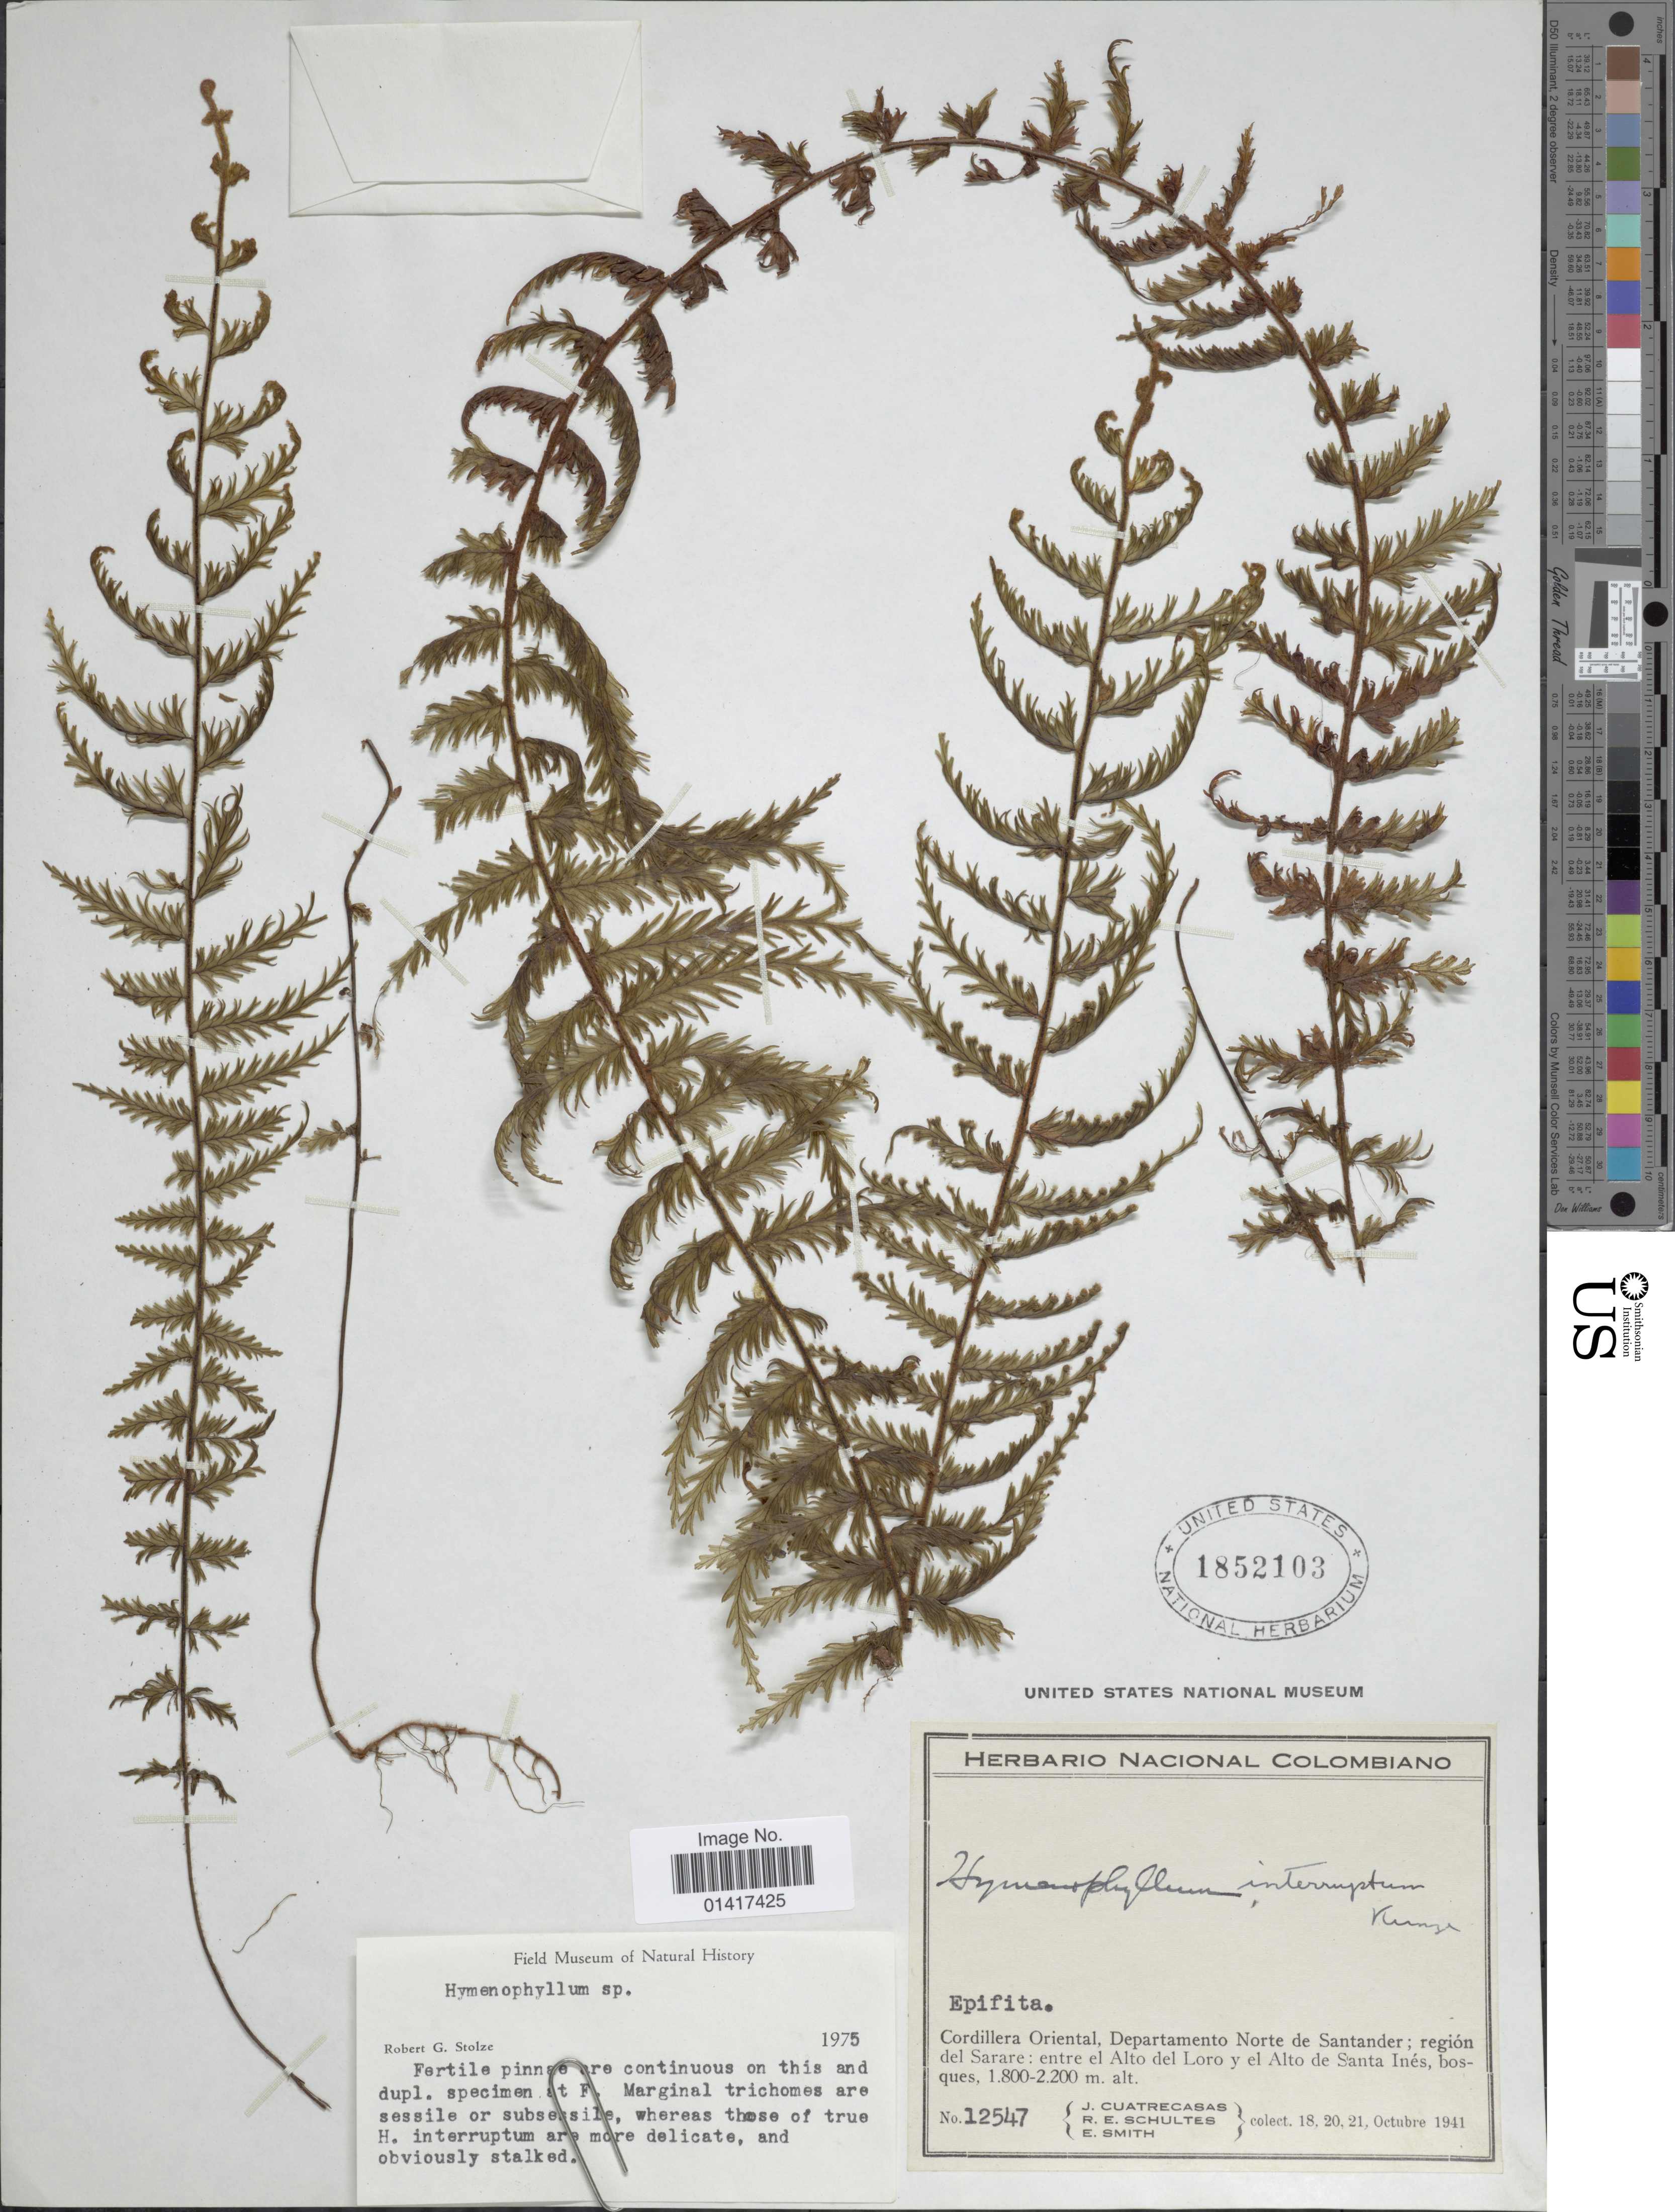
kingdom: Plantae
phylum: Tracheophyta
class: Polypodiopsida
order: Hymenophyllales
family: Hymenophyllaceae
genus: Hymenophyllum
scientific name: Hymenophyllum sp.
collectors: J. Cuatrecasas, R. E. Schultes & C. E. Smith Jr.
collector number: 12547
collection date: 1941-10-18/1941-10-21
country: Colombia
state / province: Norte de Santander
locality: Cordillera Oriental, Departamento Norte de Santander; region del Sarare; entre el Alto del Loro y el Alto de Santa Ines, bosques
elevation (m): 1800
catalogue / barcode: US 1852103